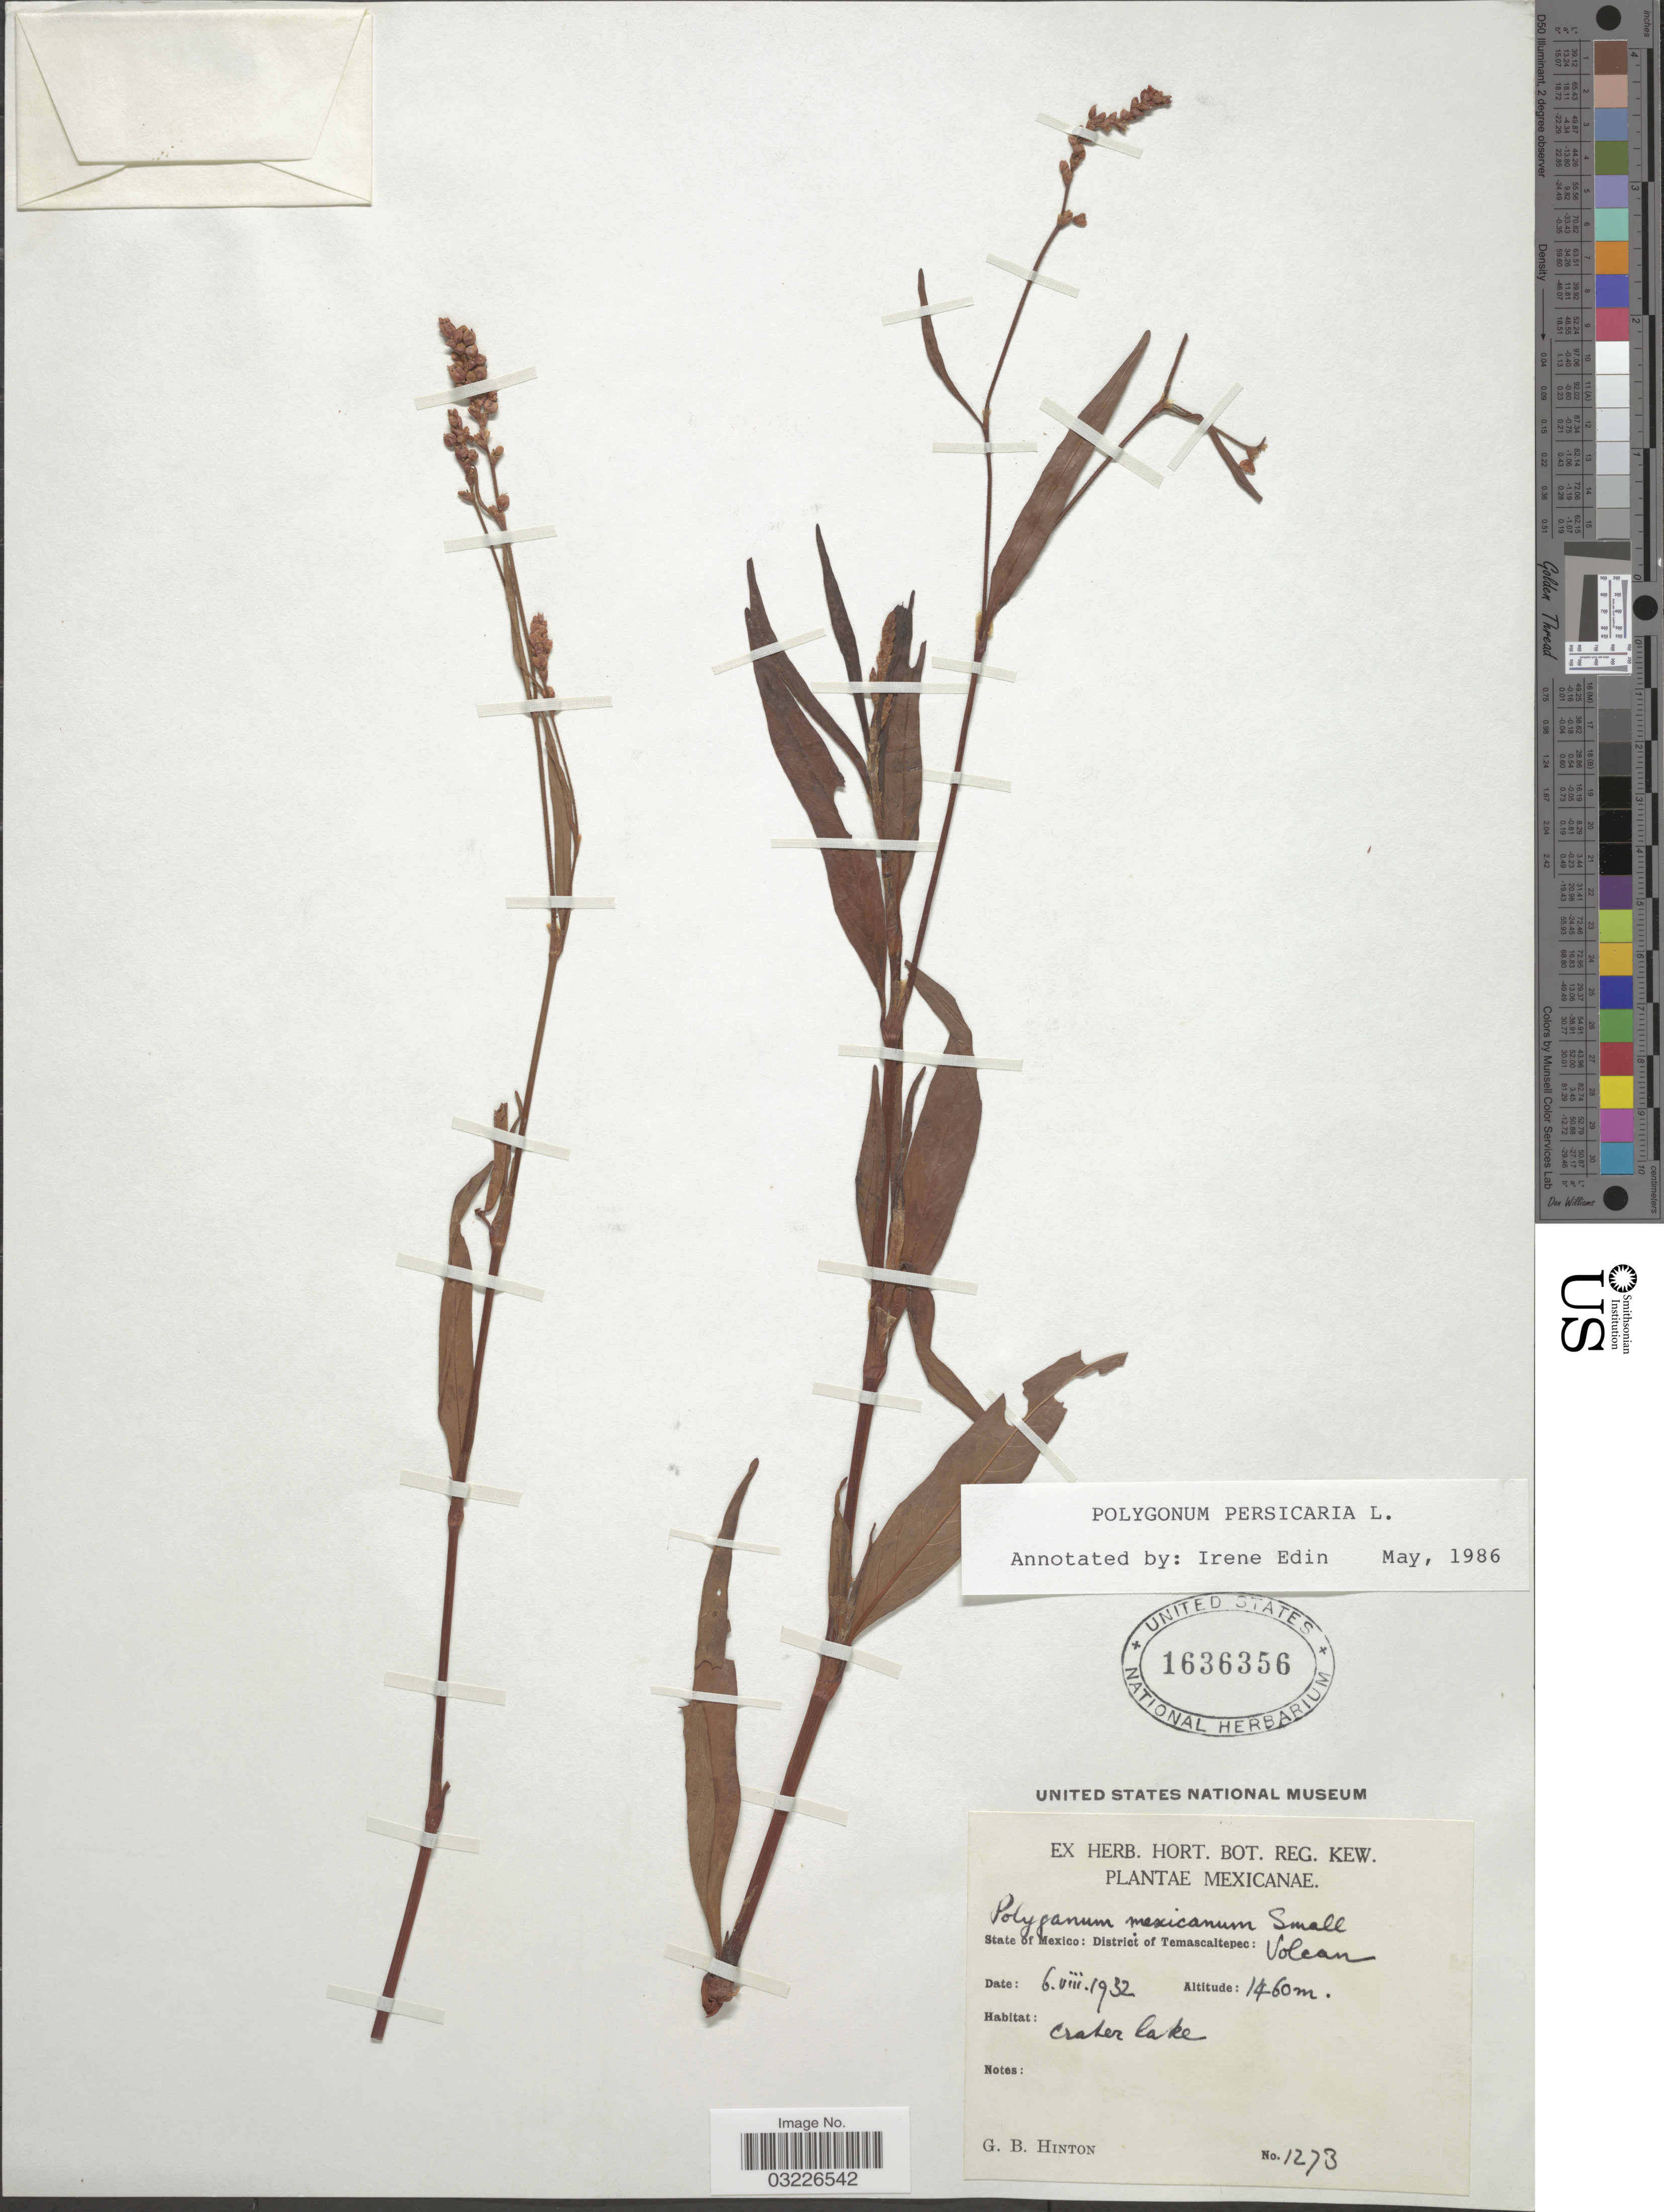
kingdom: Plantae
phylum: Tracheophyta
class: Magnoliopsida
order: Caryophyllales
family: Polygonaceae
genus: Polygonum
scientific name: Polygonum persicaria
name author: L.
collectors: G. B. Hinton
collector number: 1273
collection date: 1932-08-06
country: Mexico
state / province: México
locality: District of Temascaltepec: Small Volcan.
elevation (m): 1460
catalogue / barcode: US 1636356